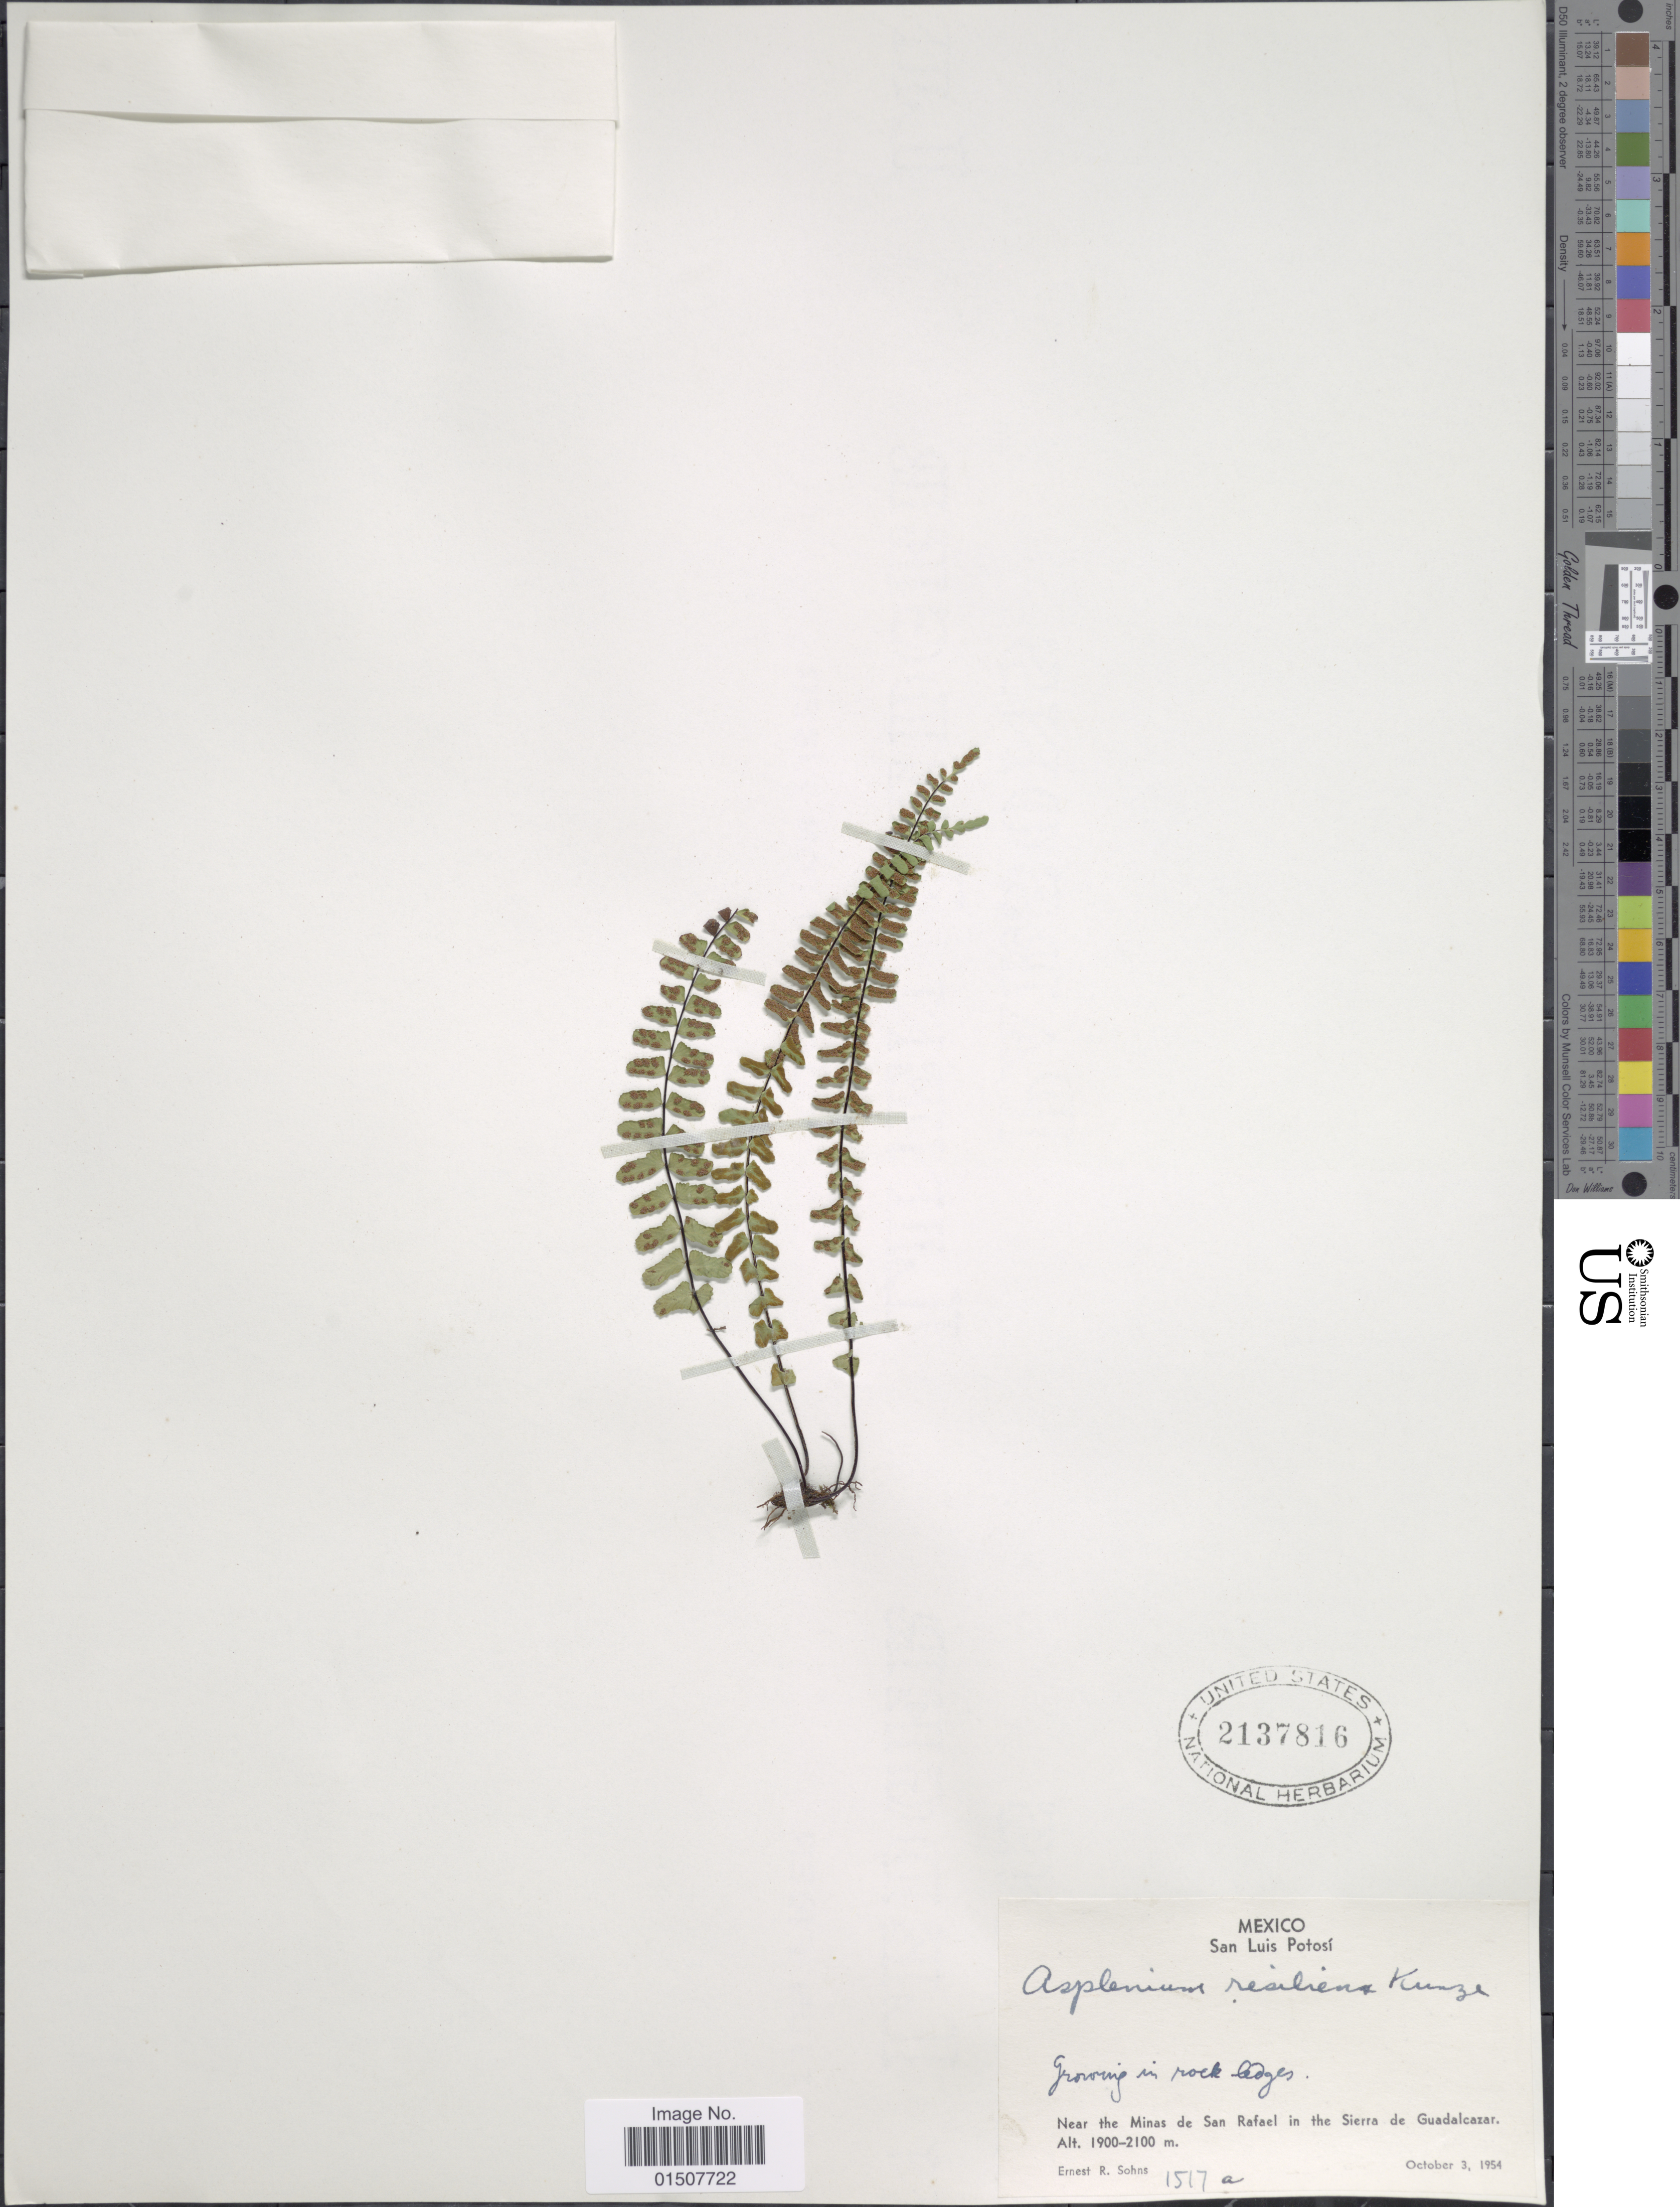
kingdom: Plantae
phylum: Tracheophyta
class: Polypodiopsida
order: Polypodiales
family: Aspleniaceae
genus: Asplenium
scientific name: Asplenium resiliens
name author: Kunze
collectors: E. R. Sohns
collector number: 1517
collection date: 1954-10-03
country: Mexico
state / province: San Luis Potosí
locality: San Luis Potosi. Near the Minas de San Rafael in the Sierra de Guadalcazar.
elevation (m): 1900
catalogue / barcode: US 2137816